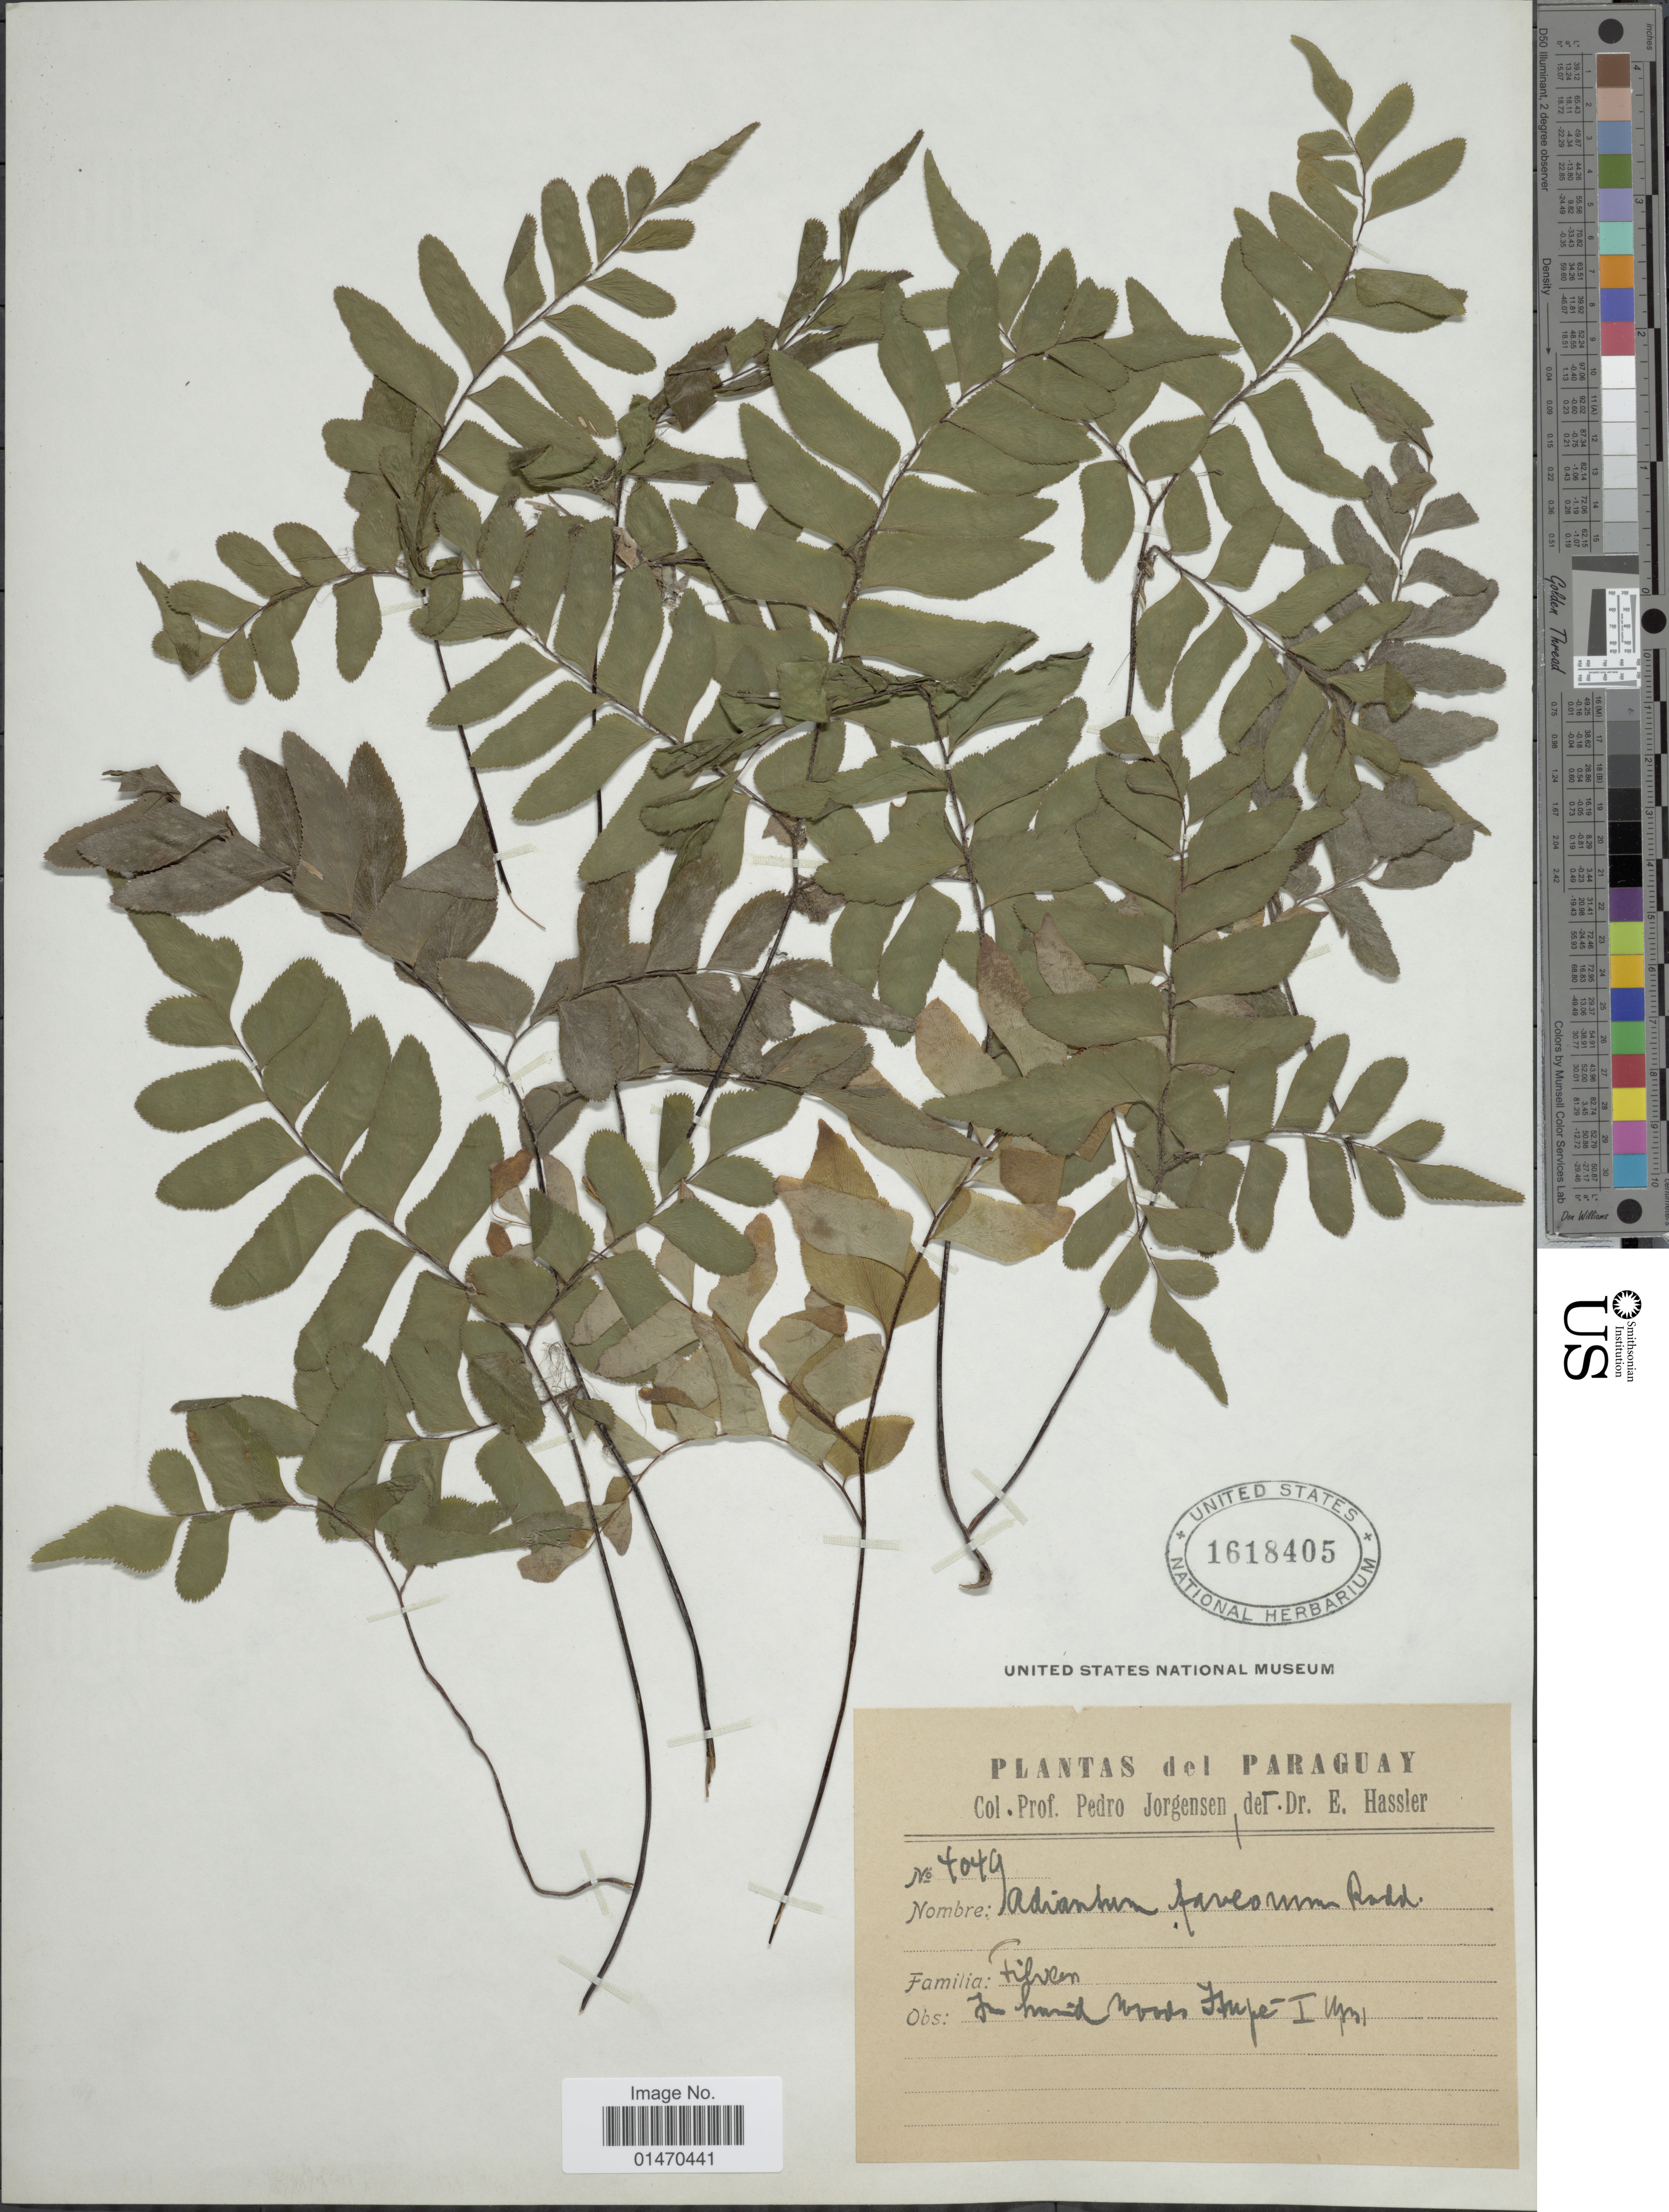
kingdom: Plantae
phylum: Tracheophyta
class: Polypodiopsida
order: Polypodiales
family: Pteridaceae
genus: Adiantum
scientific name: Adiantum latifolium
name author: Lam.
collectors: P. Jörgensen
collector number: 4049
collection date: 1931-01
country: Paraguay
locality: Itape.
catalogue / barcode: US 1618405